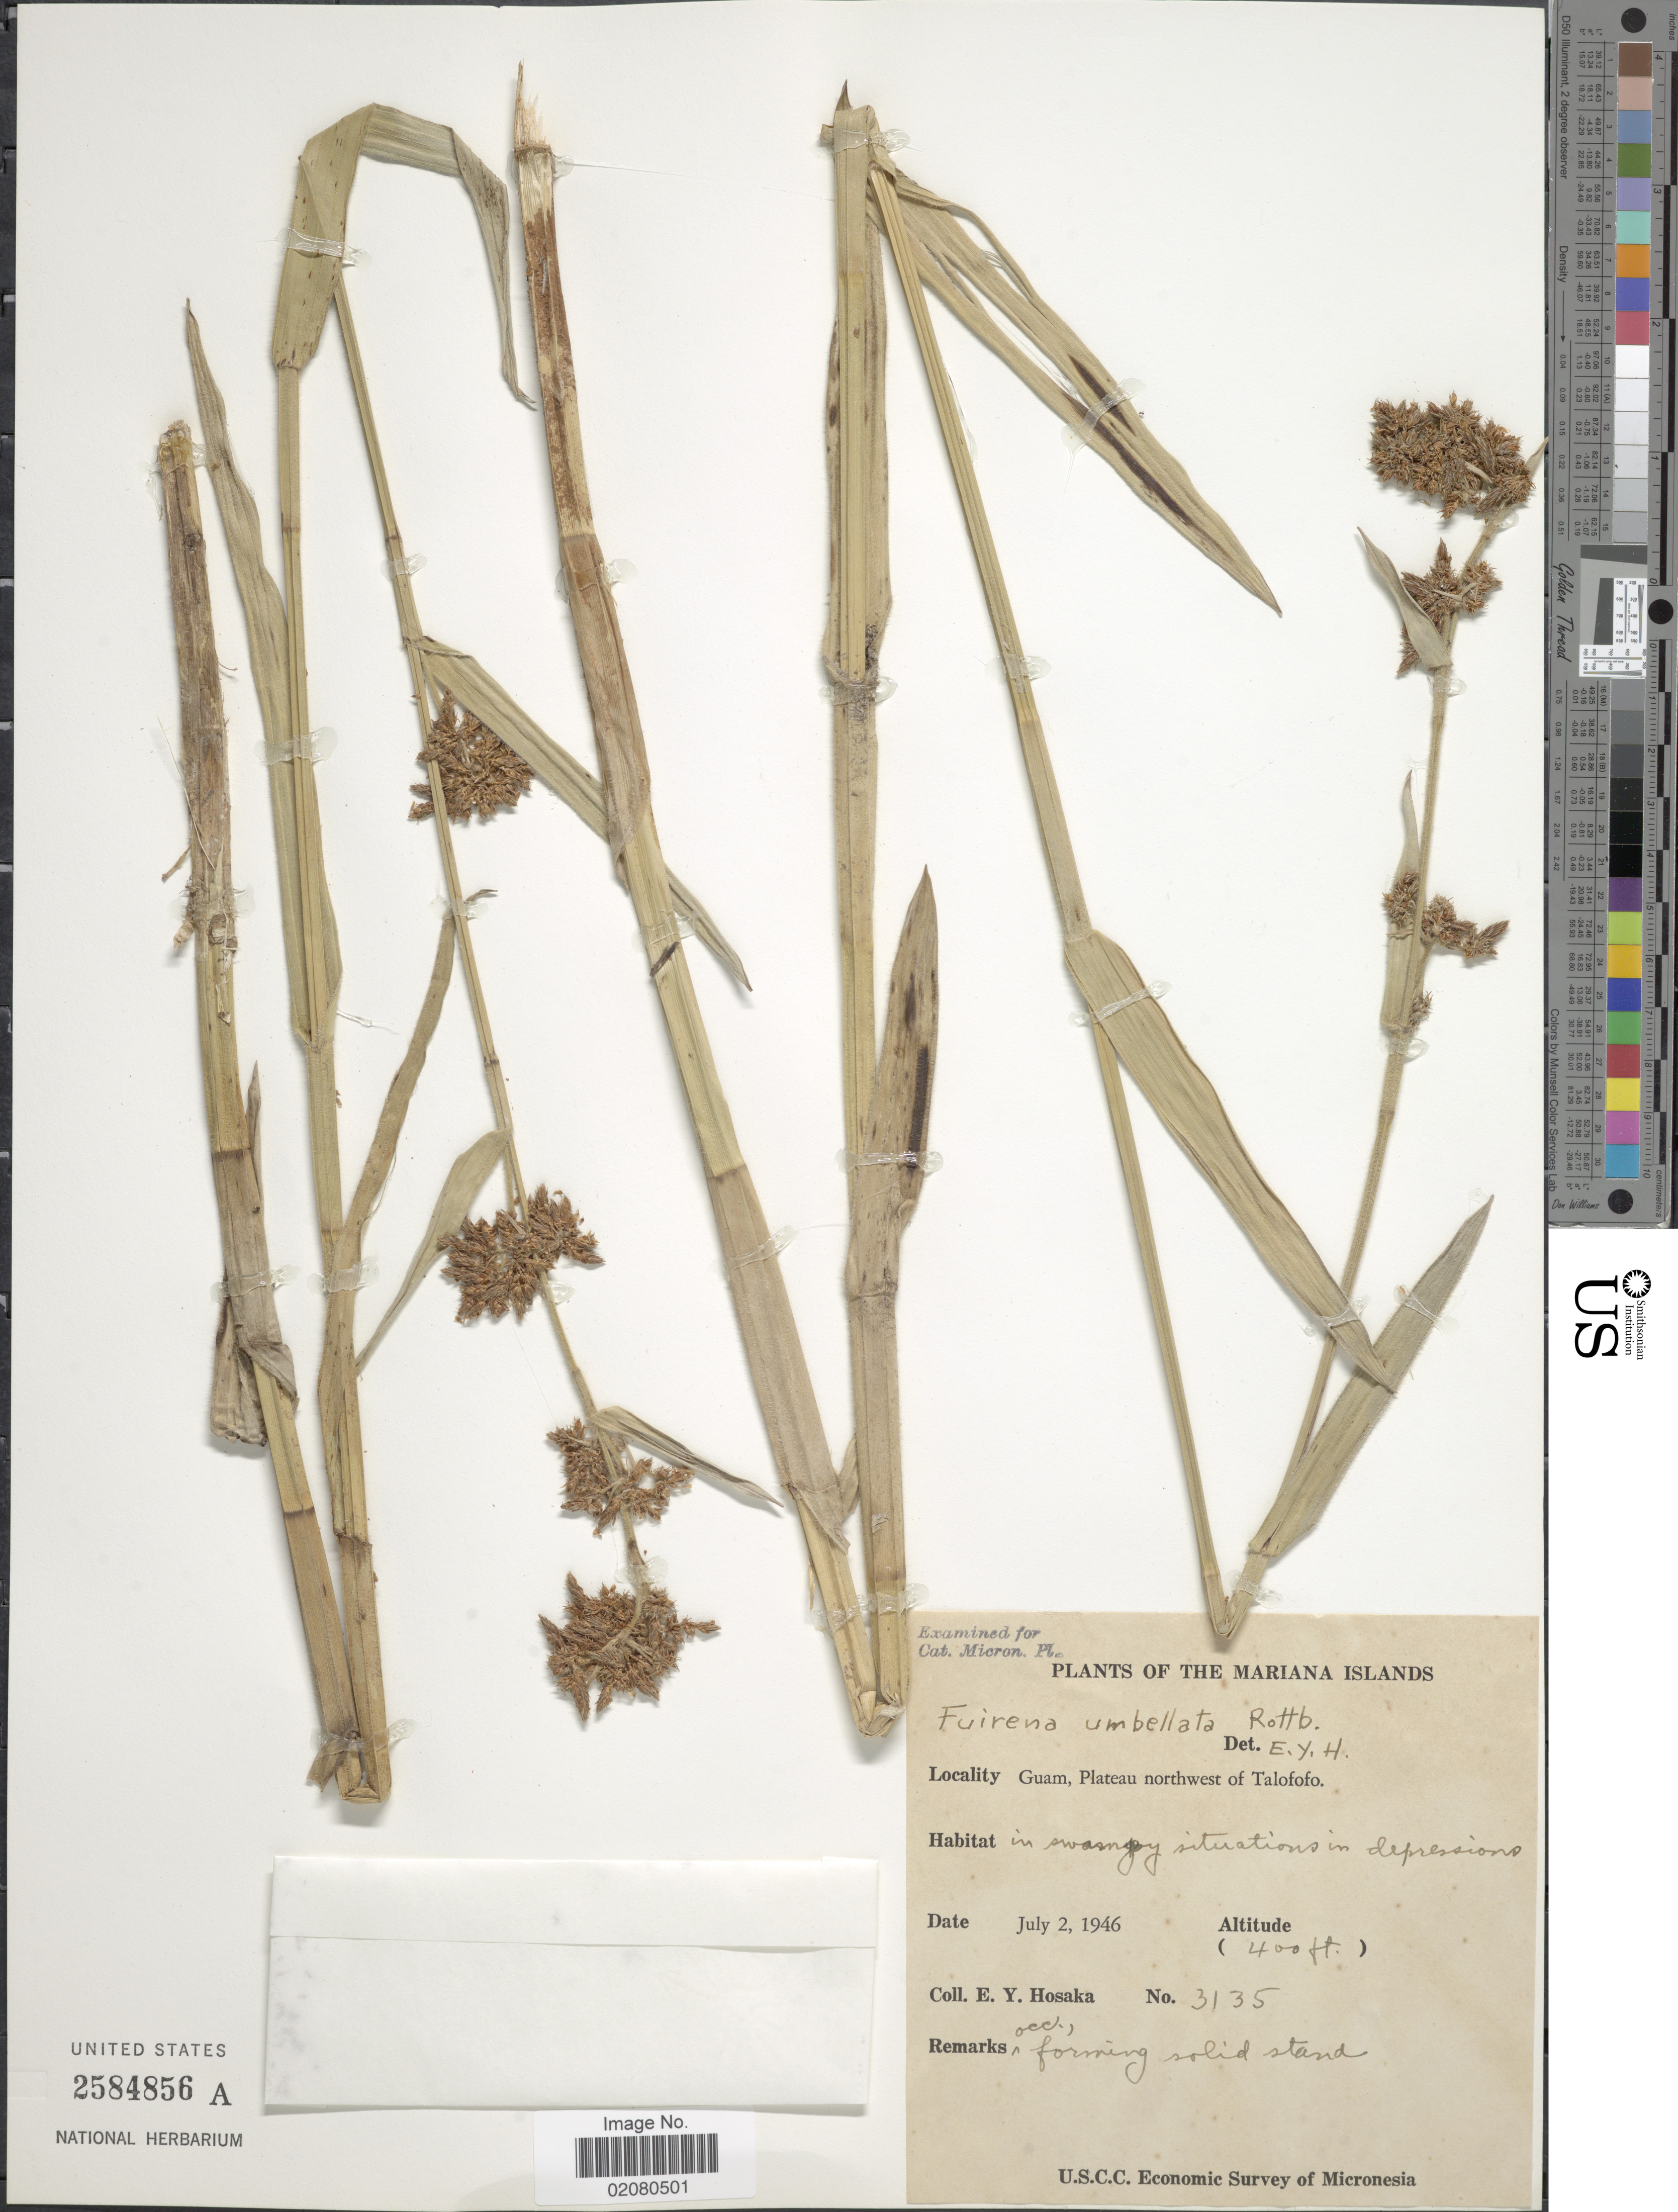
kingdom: Plantae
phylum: Tracheophyta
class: Liliopsida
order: Poales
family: Cyperaceae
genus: Fuirena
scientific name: Fuirena umbellata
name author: Rottb.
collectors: E. Y. Hosaka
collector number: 3135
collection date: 1946-07-02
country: Guam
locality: Mariana Islands, Plateau northwest of Talofofo, in swampy situations in depressions.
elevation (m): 122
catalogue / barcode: US 2584856A